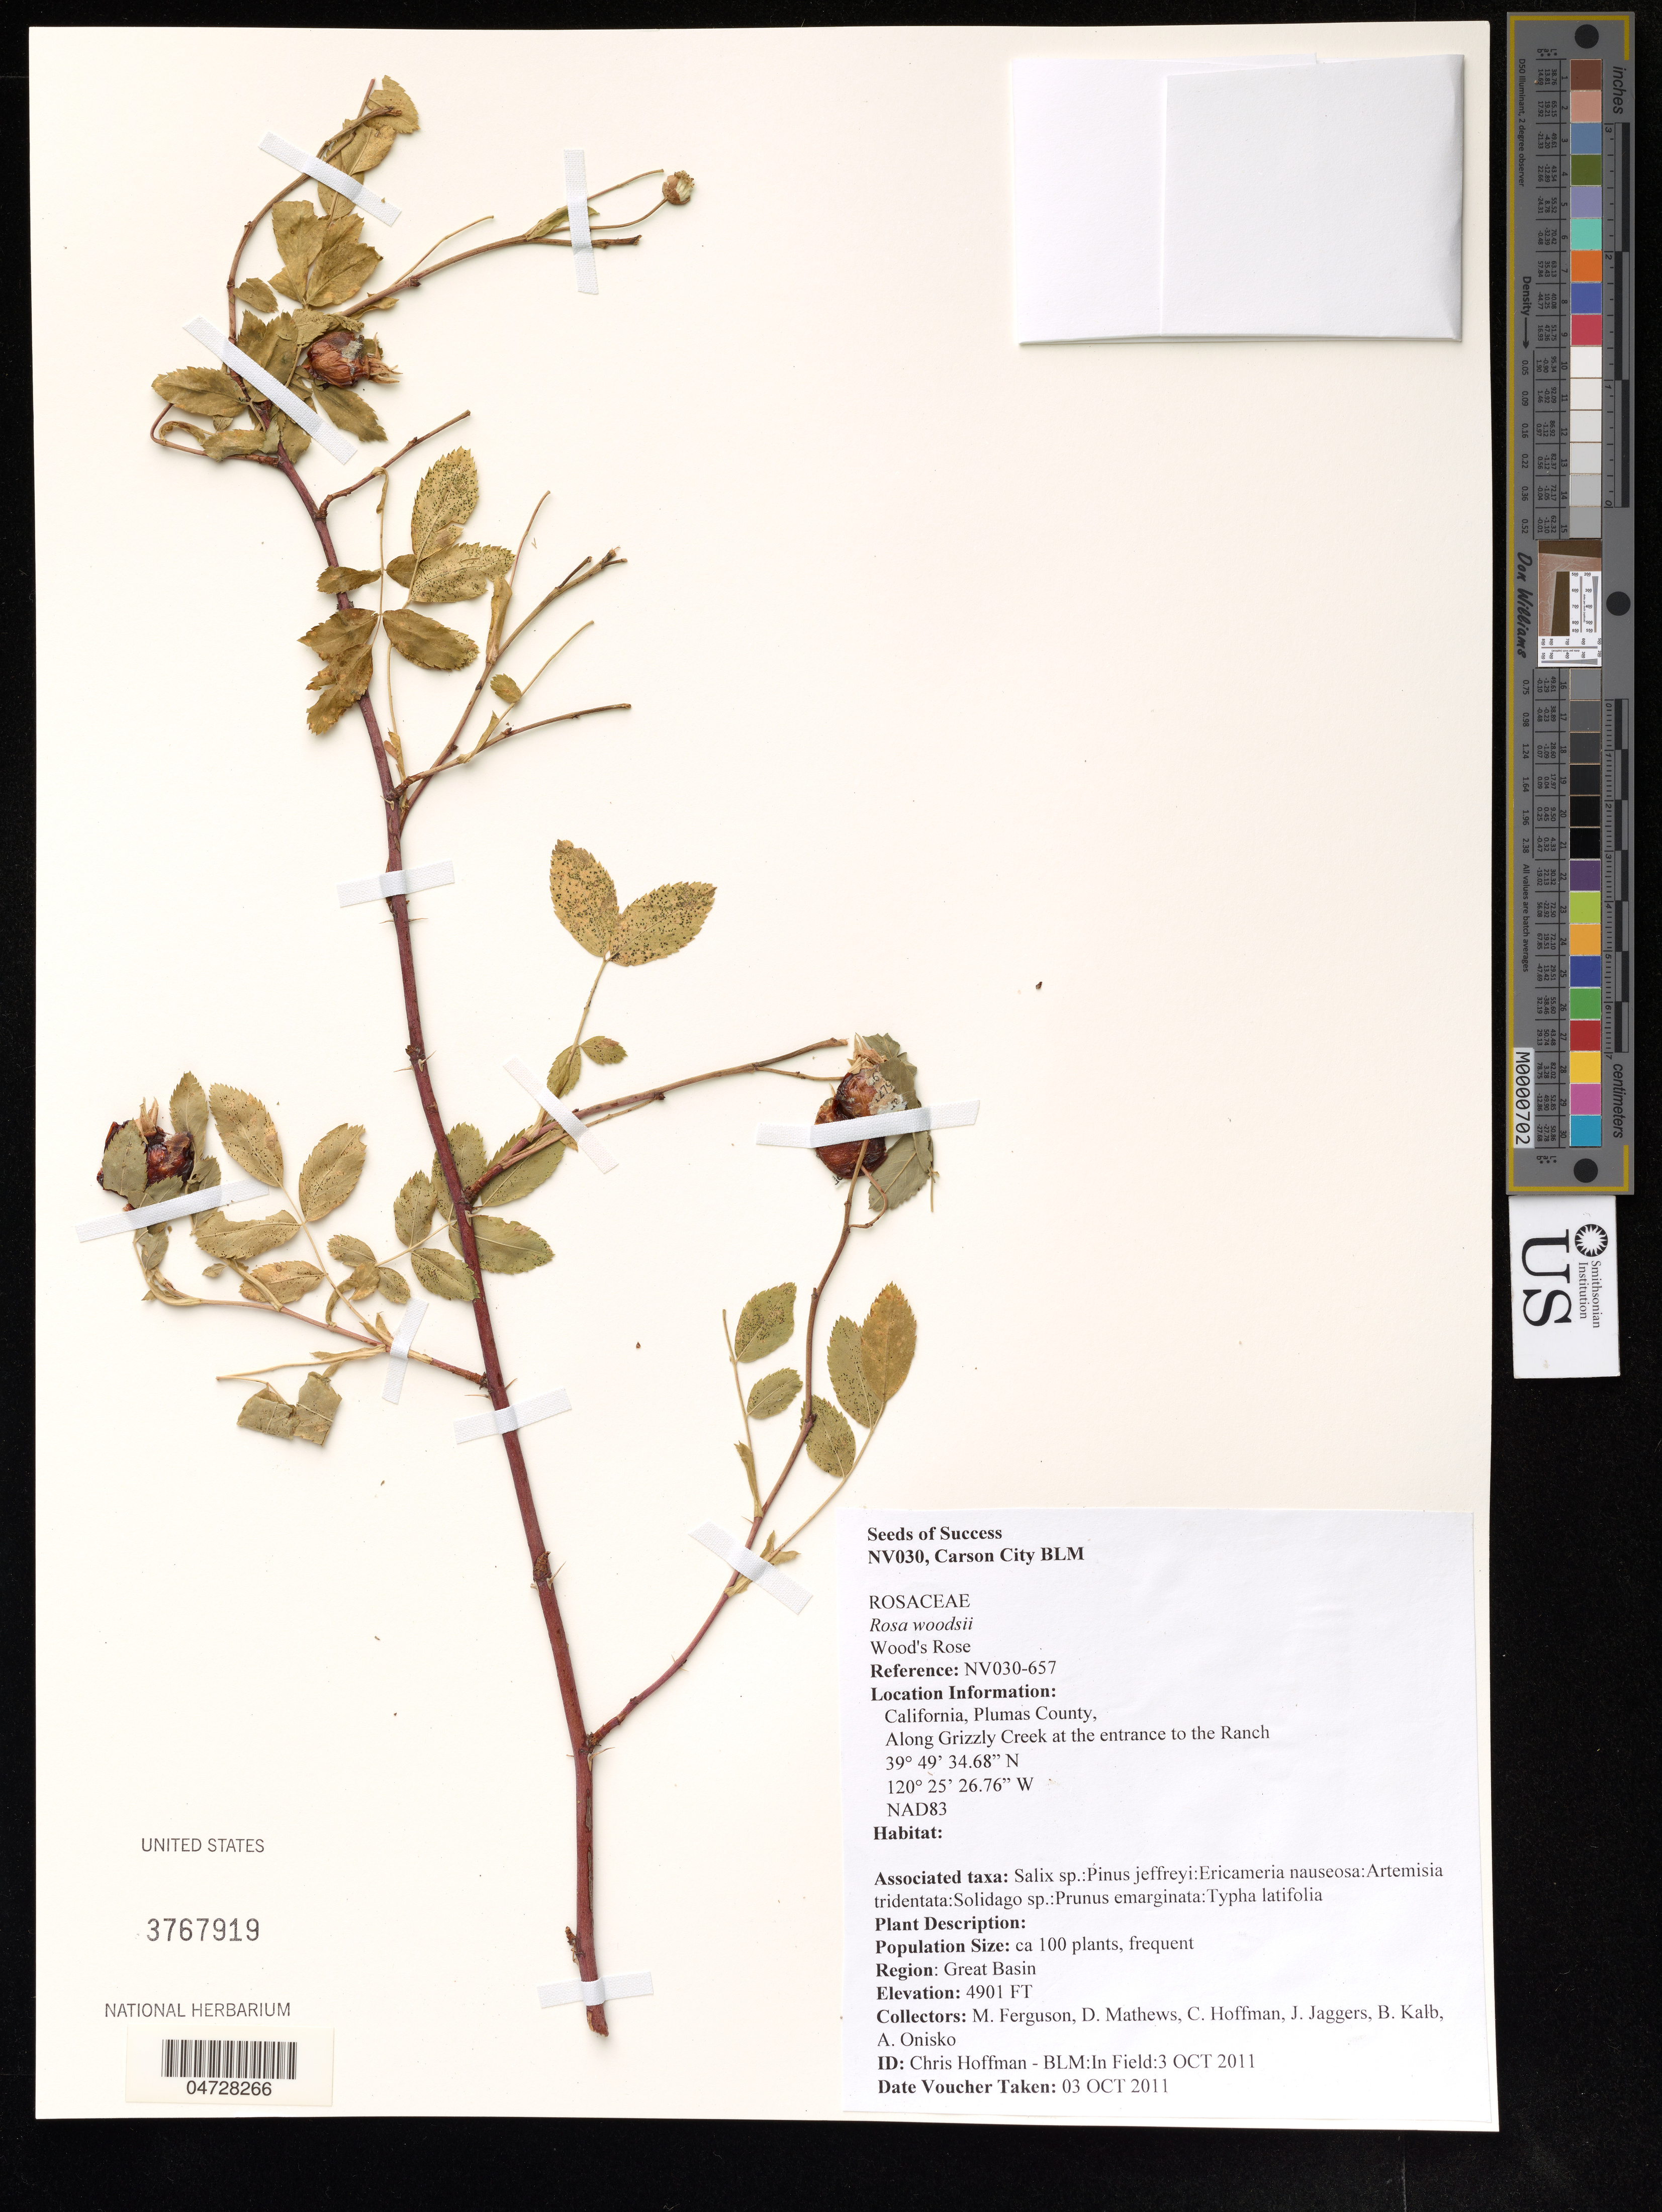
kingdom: Plantae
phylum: Tracheophyta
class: Magnoliopsida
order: Malpighiales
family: Salicaceae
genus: Salix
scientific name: Salix sp.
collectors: M. Ferguson, D. Mathews, D. Hoffman & J. Jaggers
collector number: NV-030-65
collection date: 2011-10-03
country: United States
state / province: California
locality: Plumas County, Along Grizzly Creek at the entrance to the Ranch, Regio: Great Basin.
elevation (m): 1494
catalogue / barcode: US 3767919